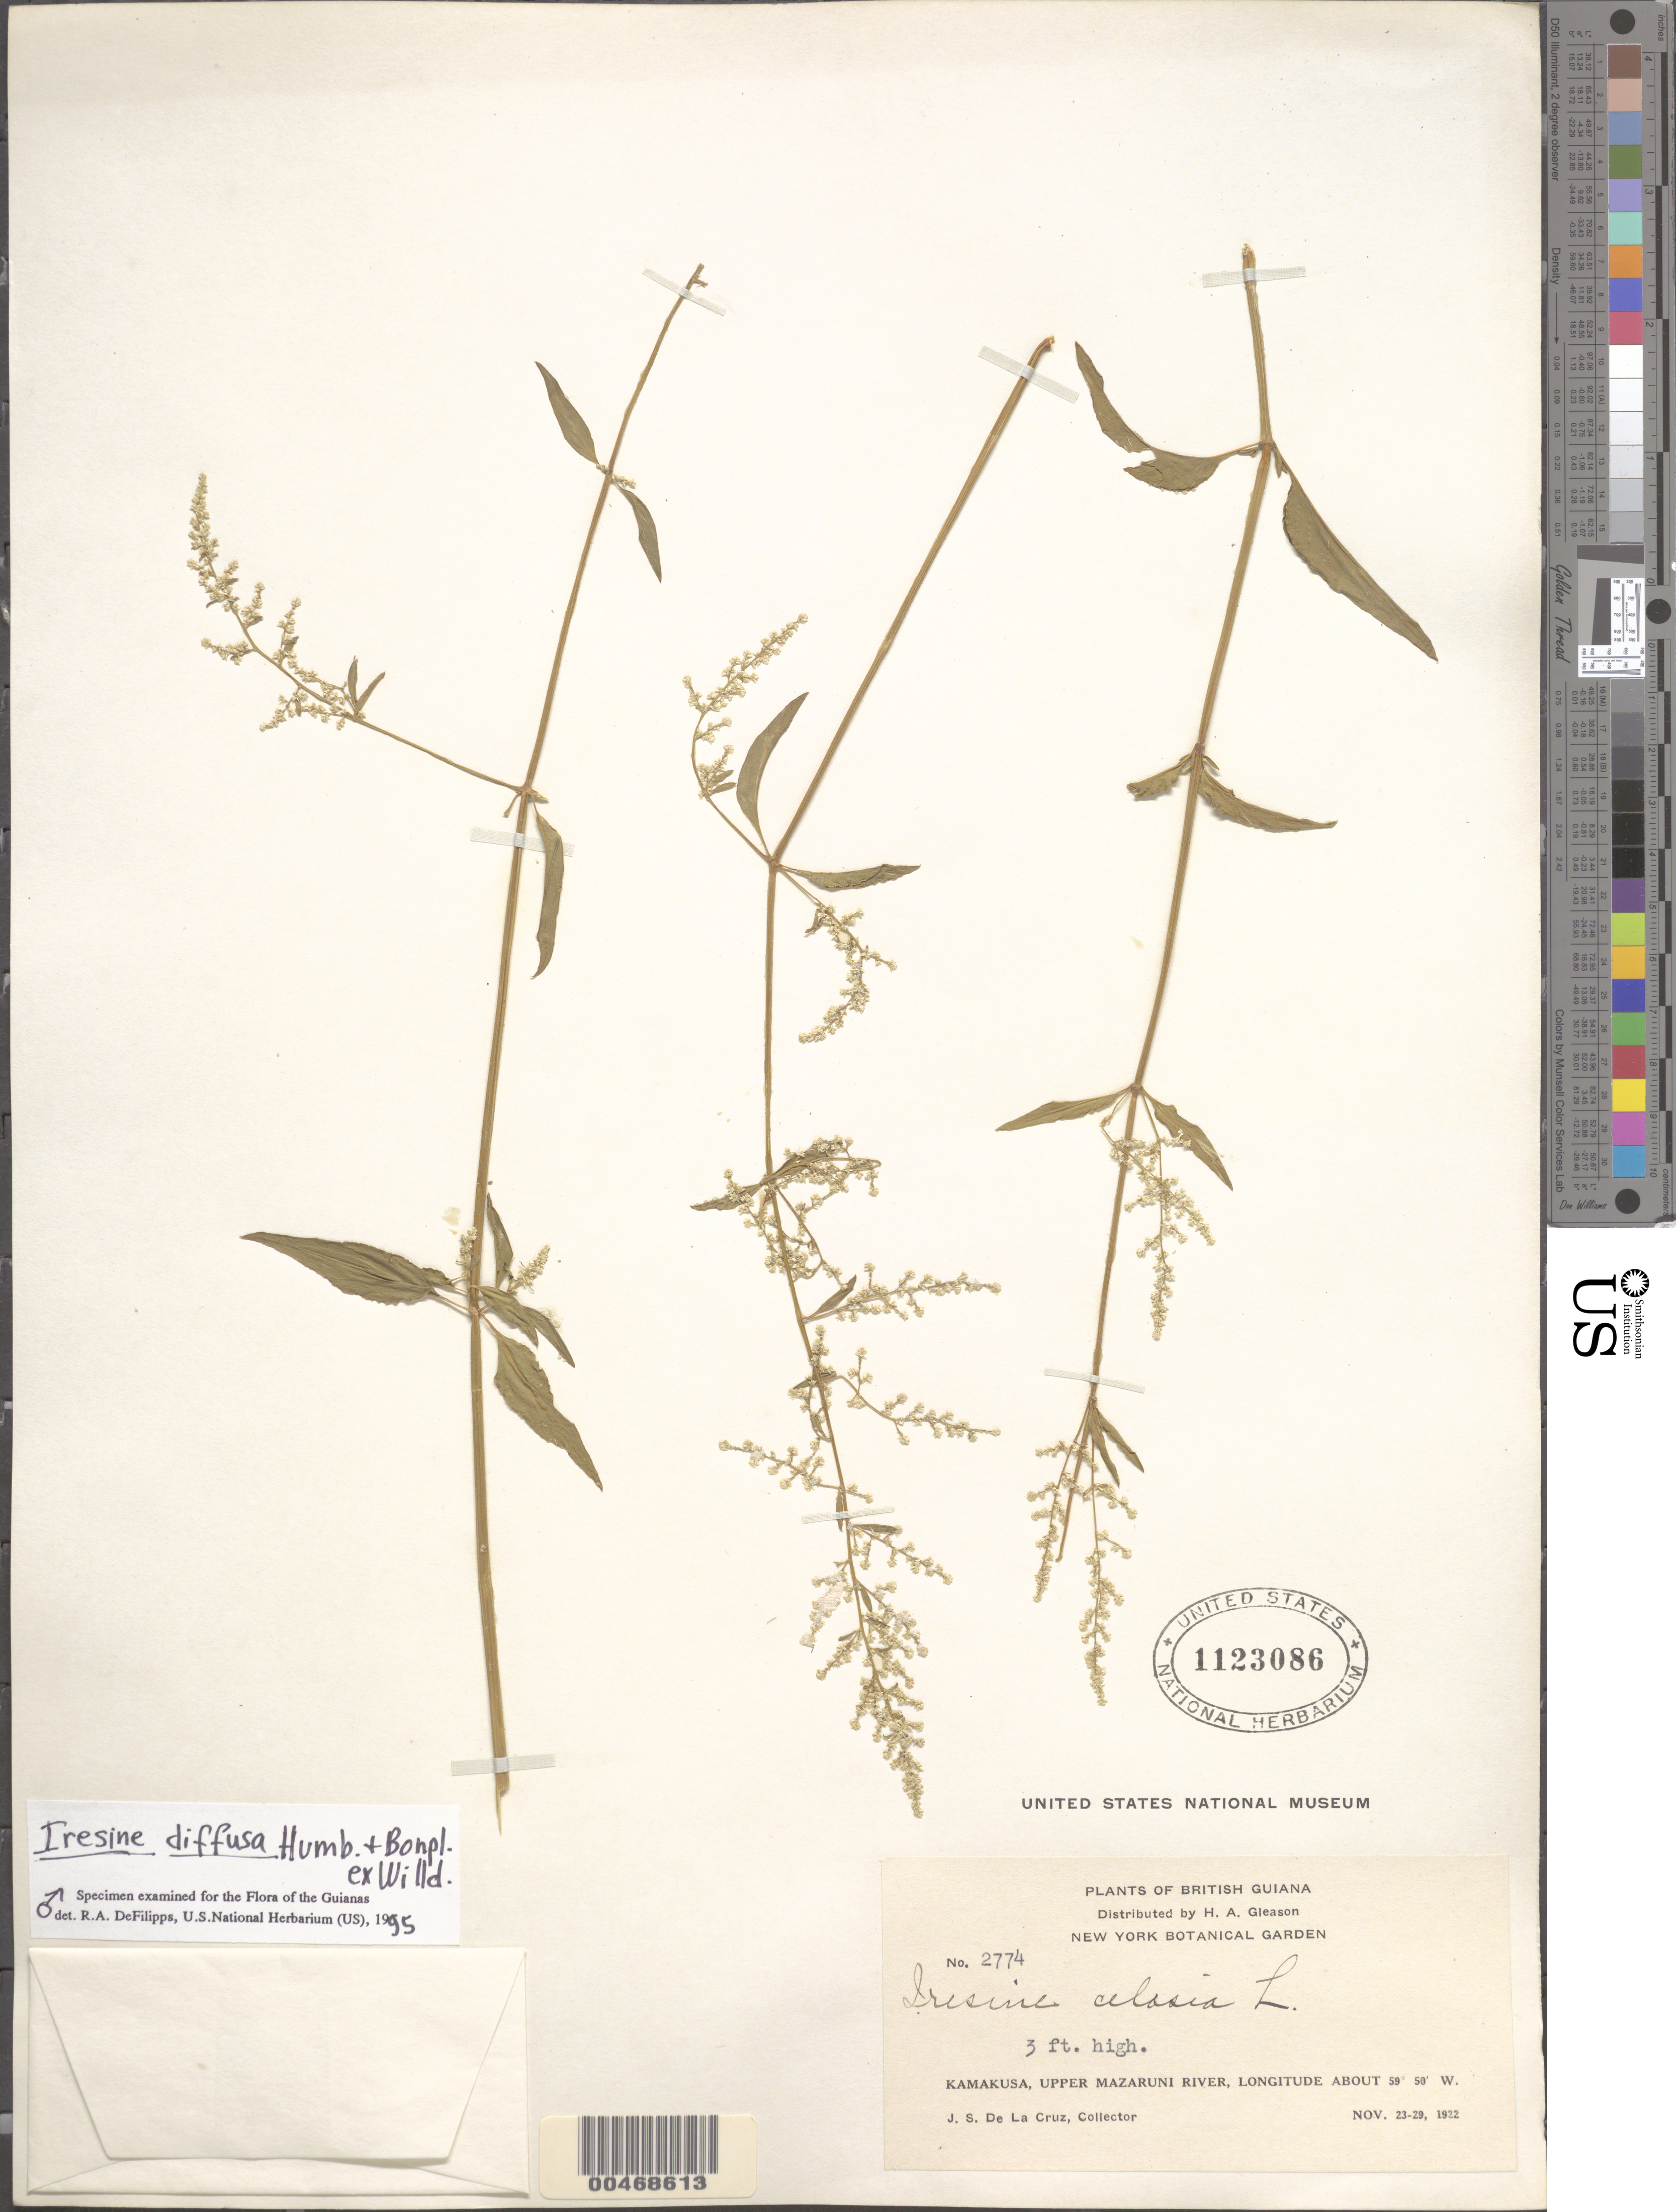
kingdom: Plantae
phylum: Tracheophyta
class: Magnoliopsida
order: Caryophyllales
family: Amaranthaceae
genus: Iresine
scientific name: Iresine diffusa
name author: Humb. & Bonpl. ex Willd.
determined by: DeFilipps, R. A.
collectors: J. S. de la Cruz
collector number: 2774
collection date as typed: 23 Nov 1922 to 29 Nov 1922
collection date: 1922-11-23/1922-11-29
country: Guyana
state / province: Cuyuni-Mazaruni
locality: Kamakusa area, on left bank of Upper Mazaruni River, ca. 25 mi. E of Merume Mts. [In former Mazaruni-Potaro Region.] (lat/long recorded as: lat=:::N long=059:50:0:W)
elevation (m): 100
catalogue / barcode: US 11230860